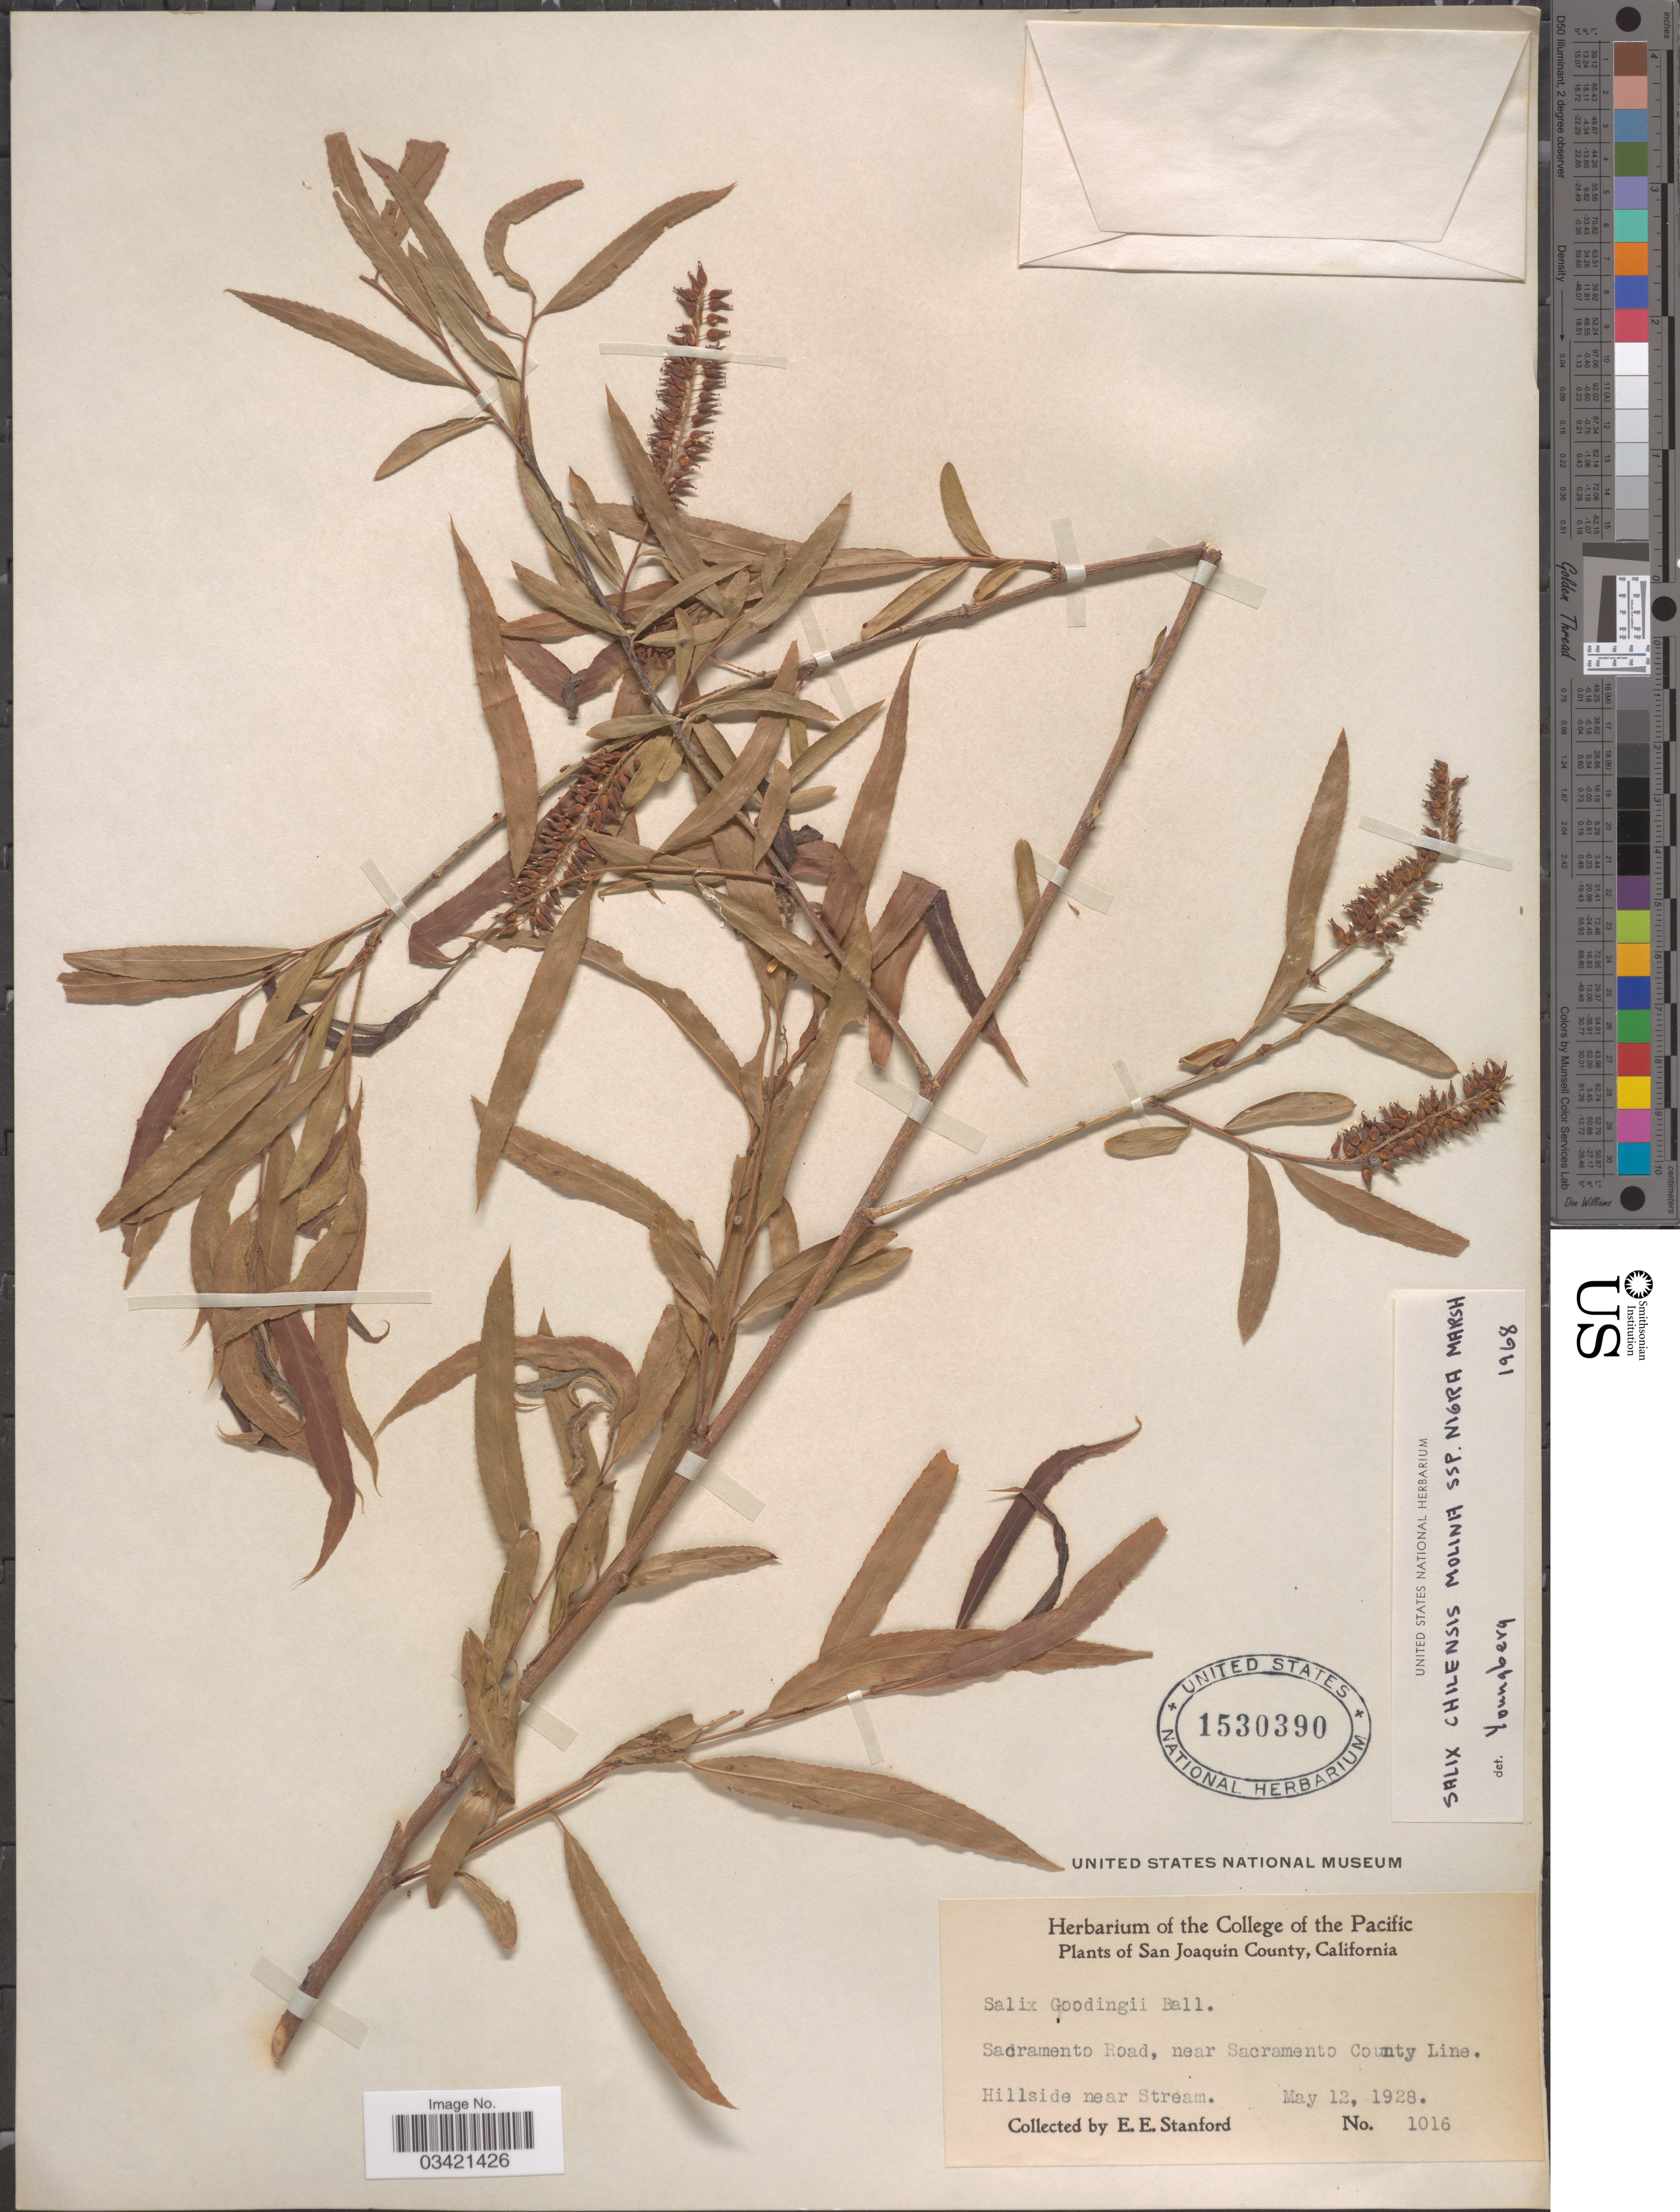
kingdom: Plantae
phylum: Tracheophyta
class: Magnoliopsida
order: Malpighiales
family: Salicaceae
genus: Salix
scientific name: Salix gooddingii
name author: C.R. Ball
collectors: E. Stanford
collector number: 1016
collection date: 1928-05-12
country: United States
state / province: California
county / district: San Joaquin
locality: San Joaquin County. Sacramento Road, near Sacramento County Line. Hillside near Stream.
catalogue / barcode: US 1530390